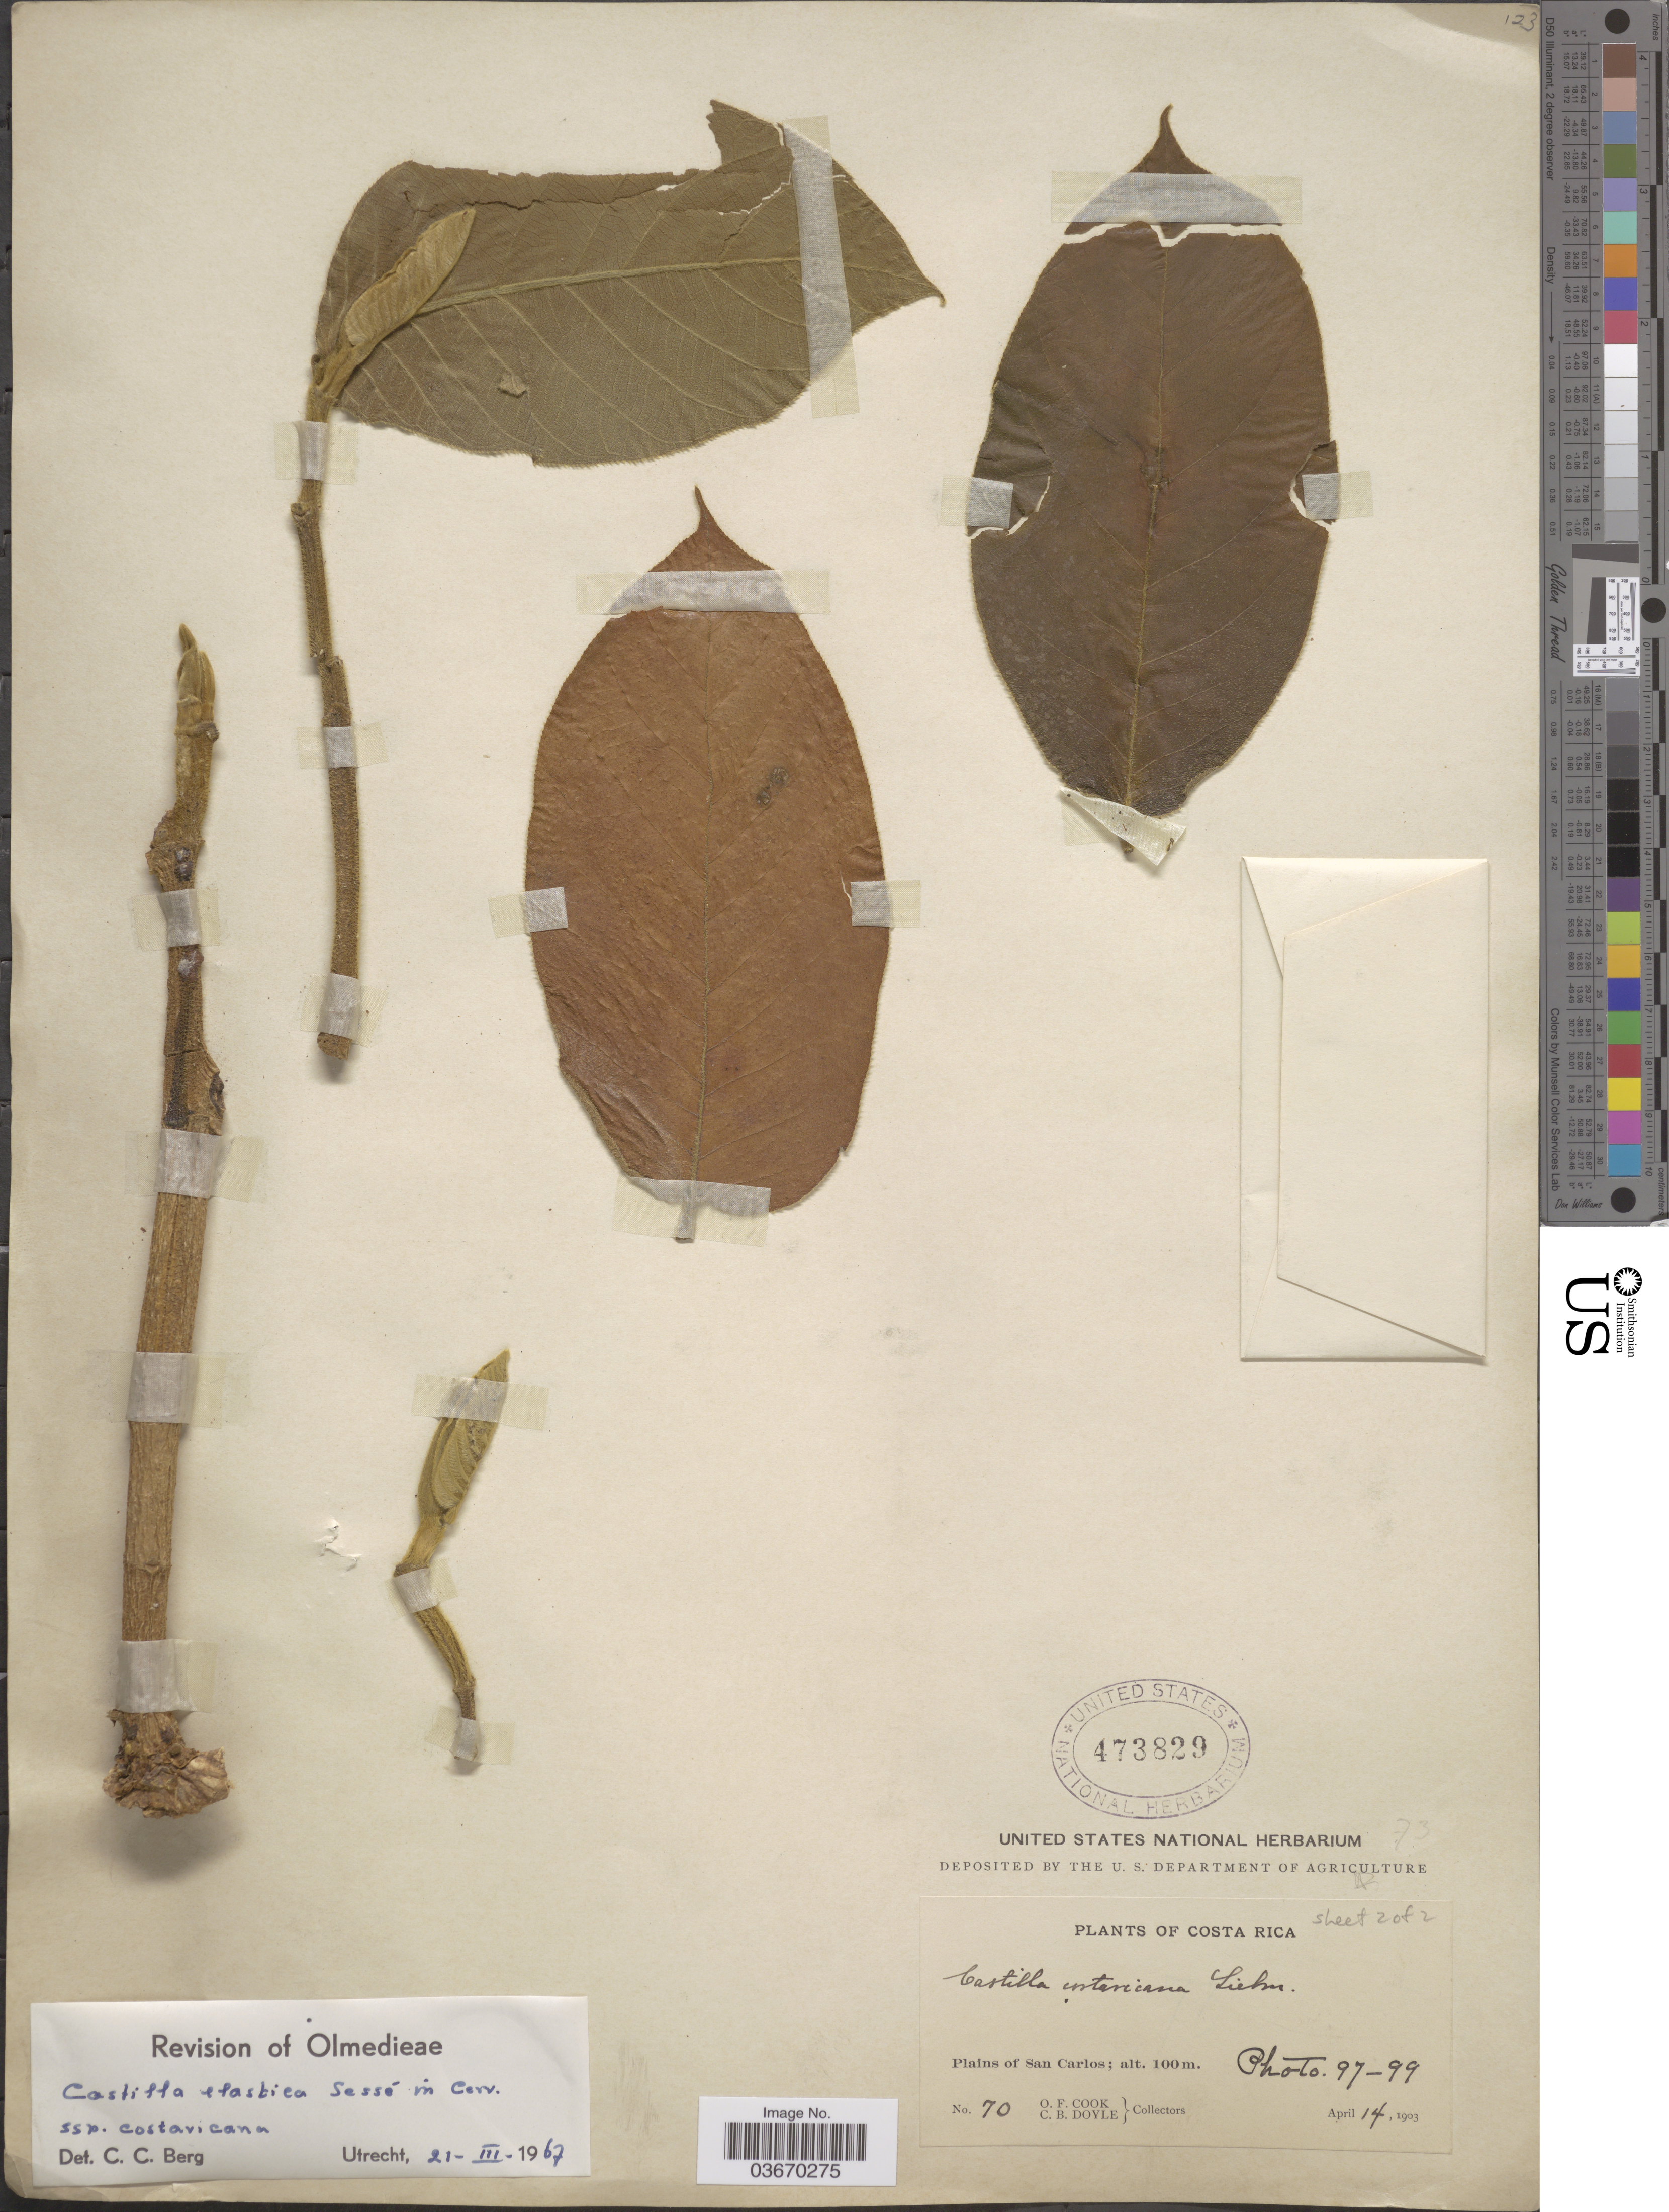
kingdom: Plantae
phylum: Tracheophyta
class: Magnoliopsida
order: Rosales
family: Moraceae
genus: Castilla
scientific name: Castilla elastica subsp. costaricana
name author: (Liebm.) C.C. Berg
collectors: O. F. Cook & C. Doyle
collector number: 70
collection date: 1903-04-14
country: Costa Rica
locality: Plains of San Carlos.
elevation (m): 100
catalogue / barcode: US 473829